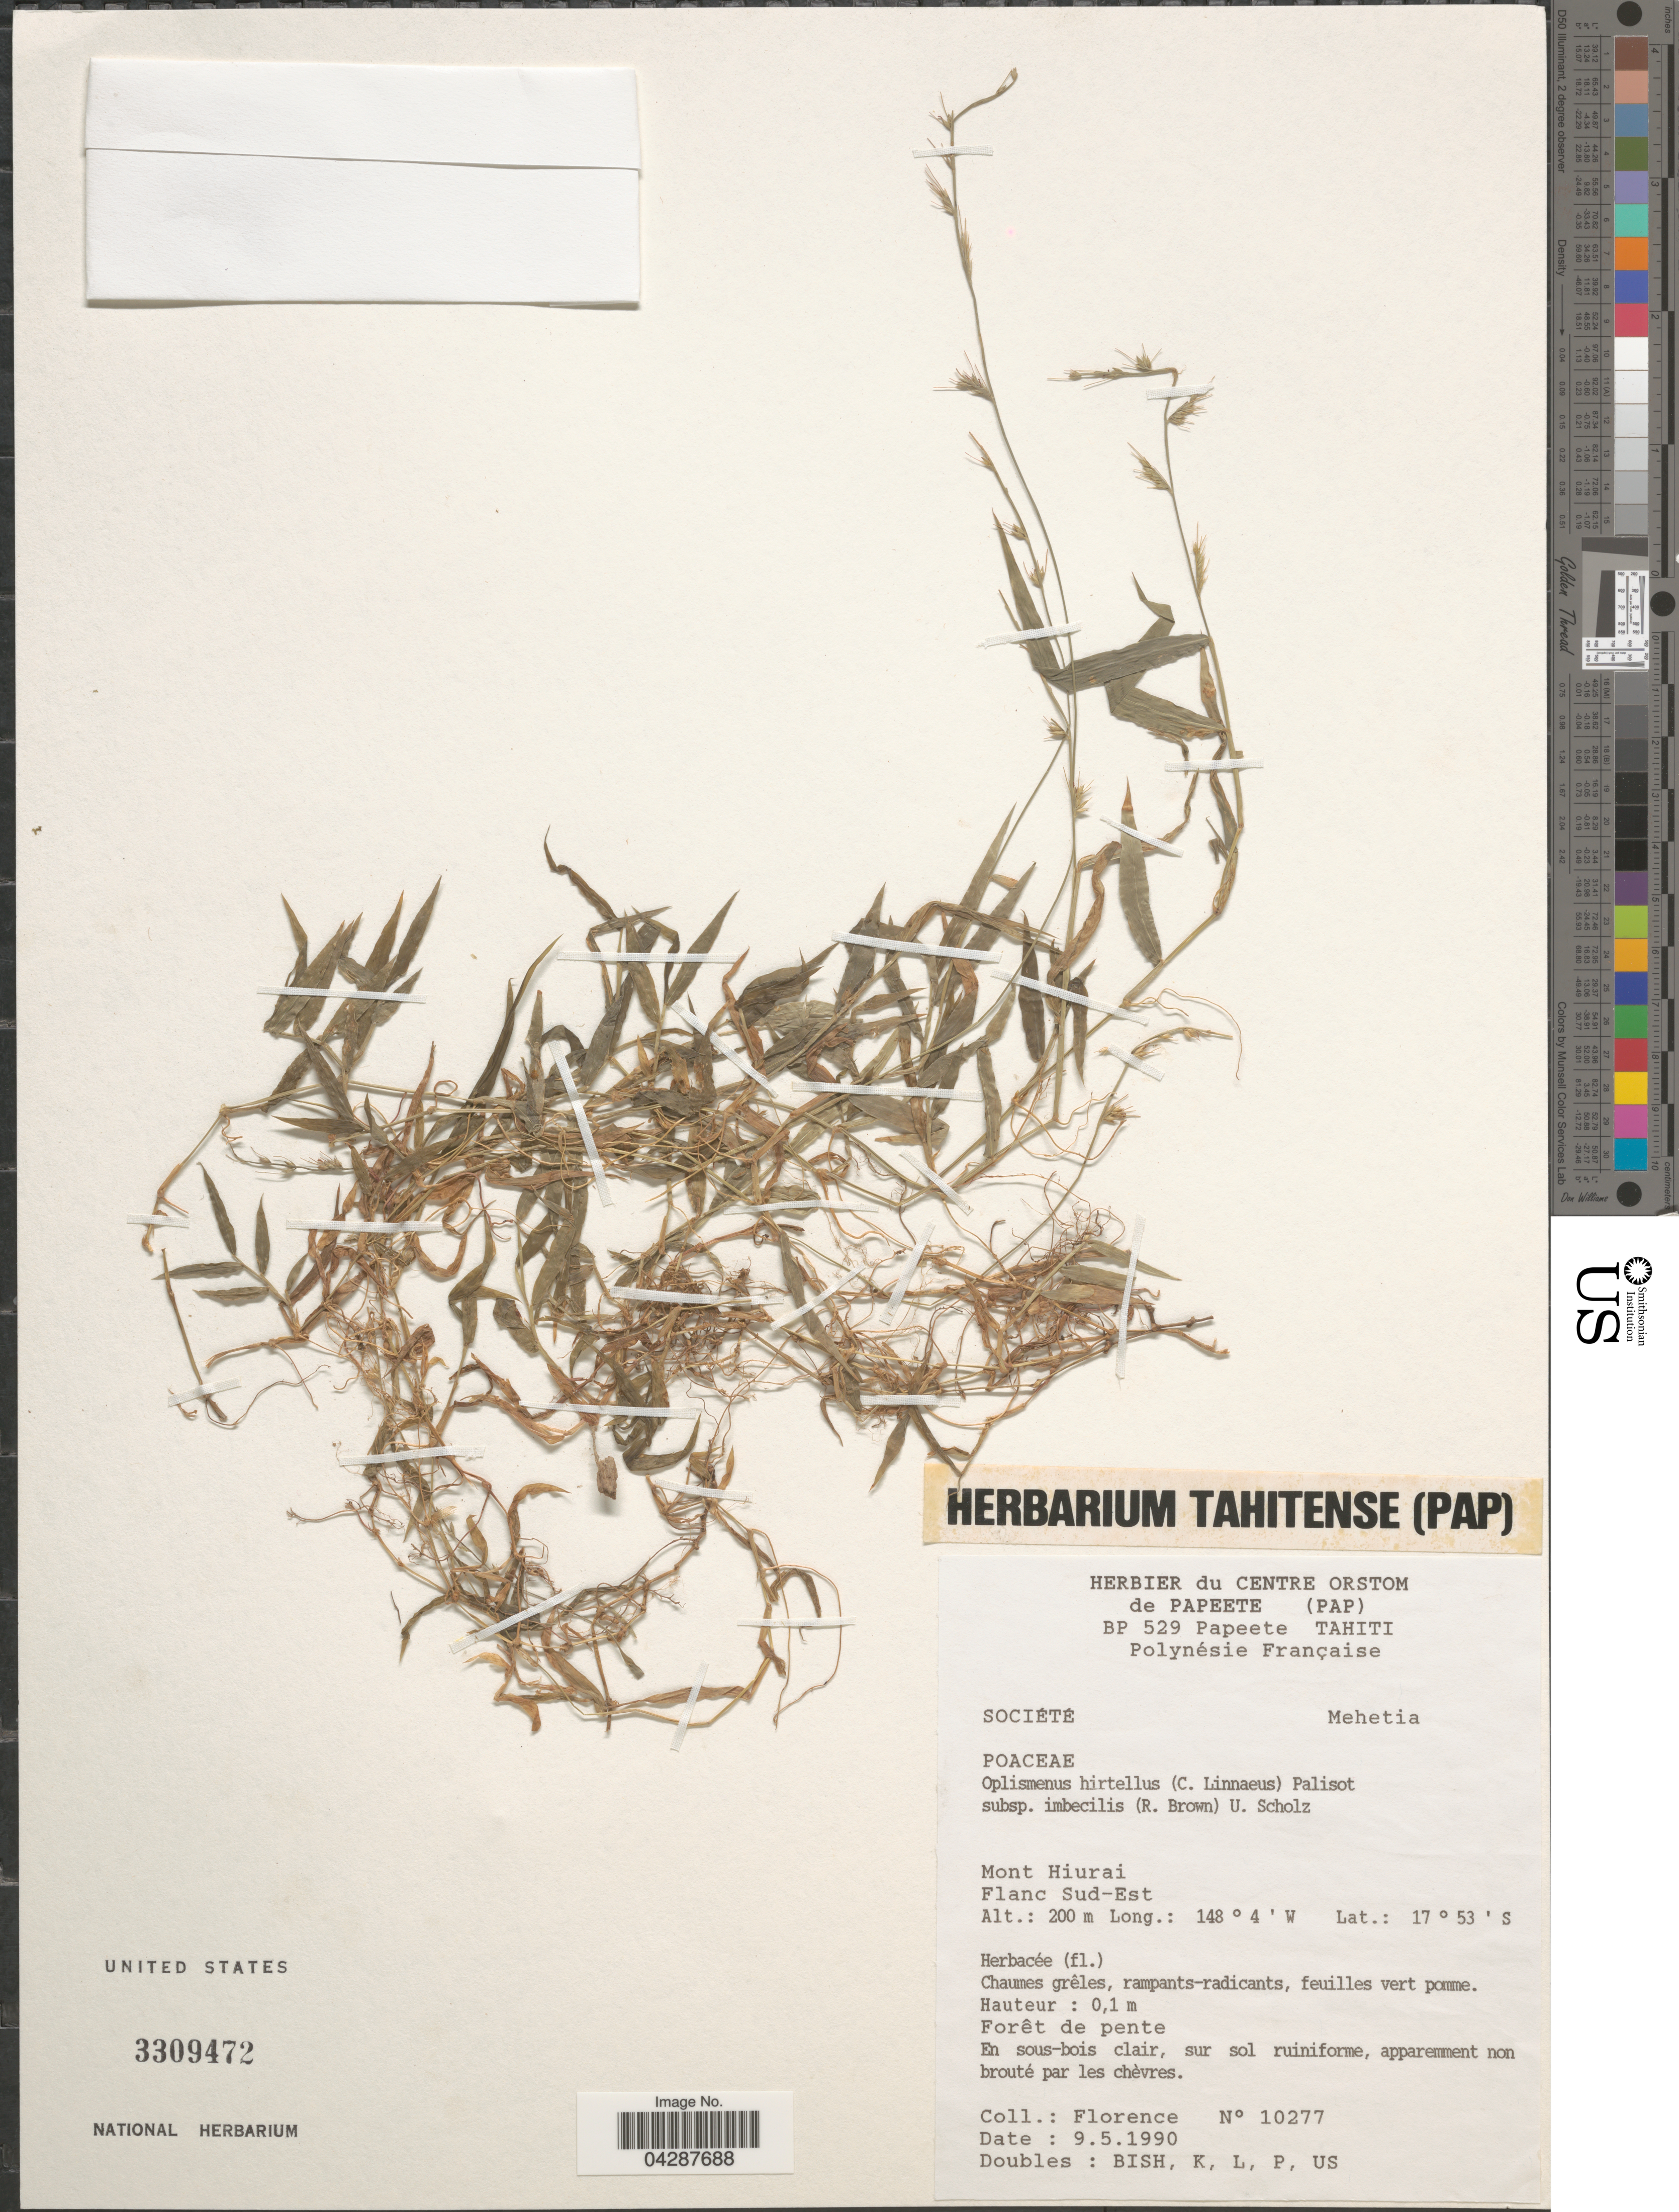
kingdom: Plantae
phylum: Tracheophyta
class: Liliopsida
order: Poales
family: Poaceae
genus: Oplismenus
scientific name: Oplismenus hirtellus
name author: (L.) P. Beauv.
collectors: -. Florence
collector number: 10277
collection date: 1990-05-09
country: French Polynesia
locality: Societe. Mont Hiurai. Flanc Sud-Est.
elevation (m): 200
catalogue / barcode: US 3309472